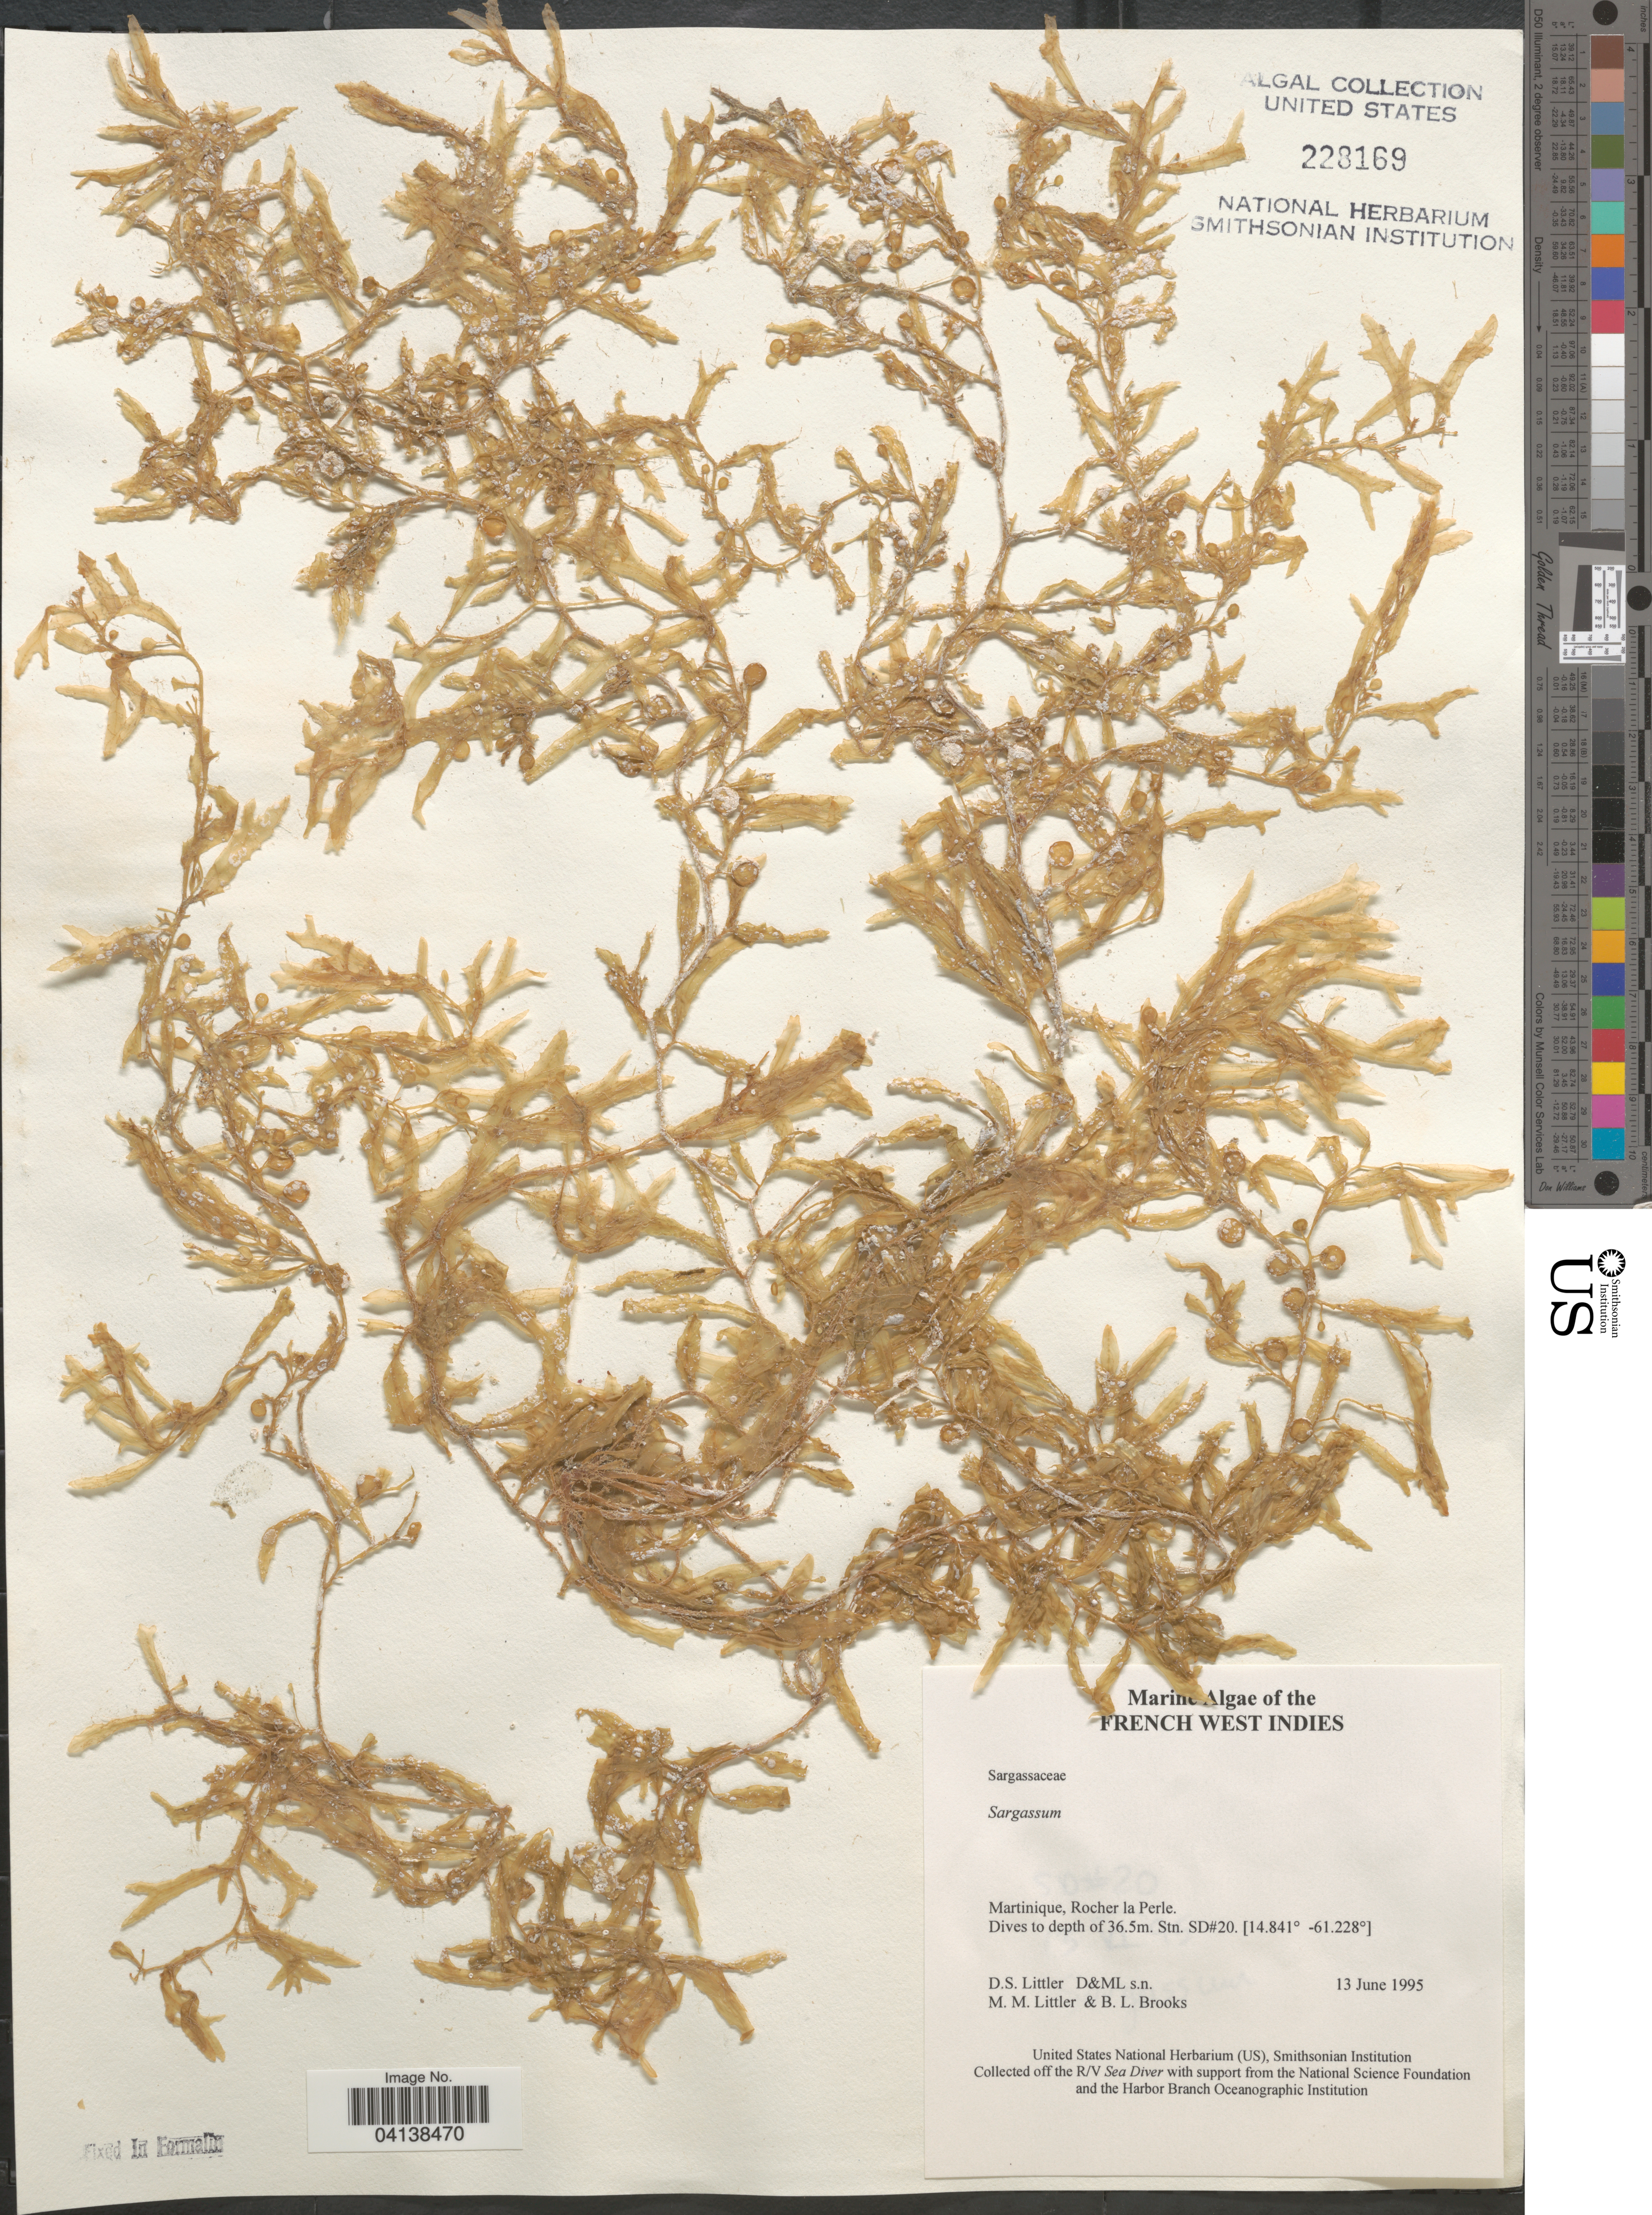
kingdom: Chromista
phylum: Ochrophyta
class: Phaeophyceae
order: Fucales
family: Sargassaceae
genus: Sargassum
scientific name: Sargassum sp.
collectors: D. S. Littler & B. Brooks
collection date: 1995-06-13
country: Martinique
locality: French West Indies. Rocher la Perle. Stn. SD#20.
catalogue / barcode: US 228169